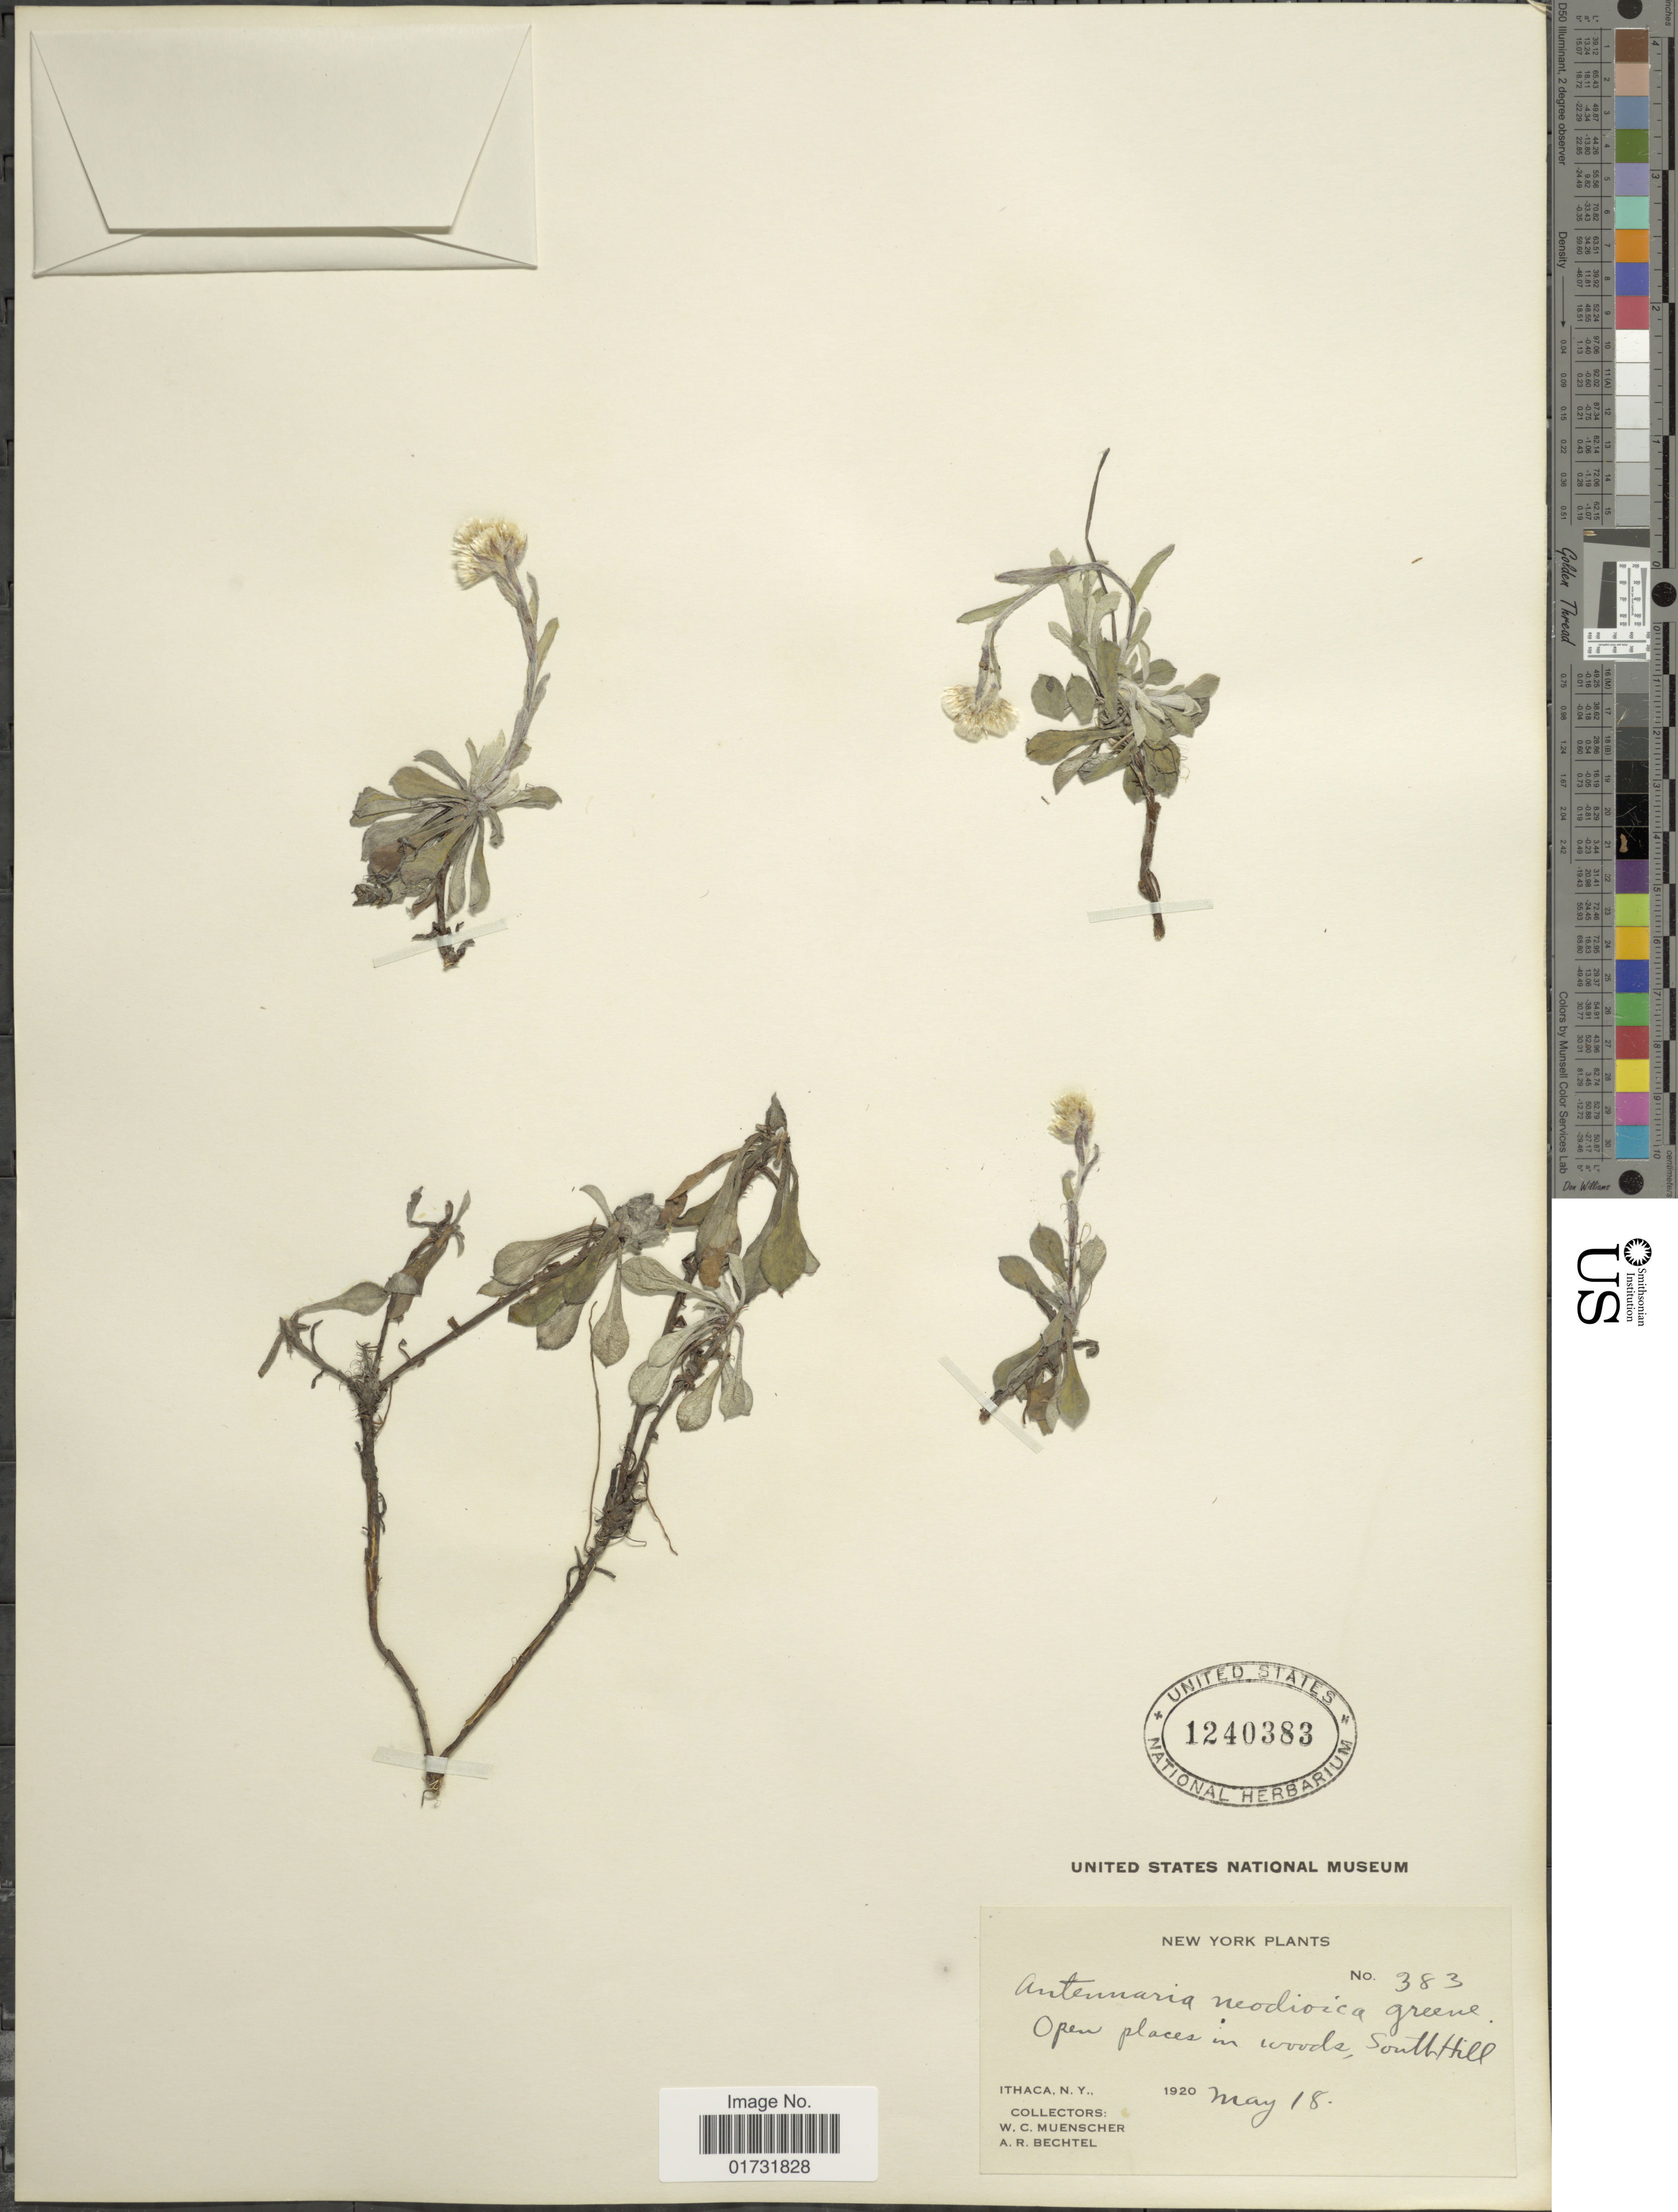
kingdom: Plantae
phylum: Tracheophyta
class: Magnoliopsida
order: Asterales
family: Asteraceae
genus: Antennaria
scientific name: Antennaria neodioica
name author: Greene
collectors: W. Muenscher & A. Bechtel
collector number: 383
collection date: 1920-05-18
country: United States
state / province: New York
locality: South Hill. Ithaca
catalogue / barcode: US 1240383